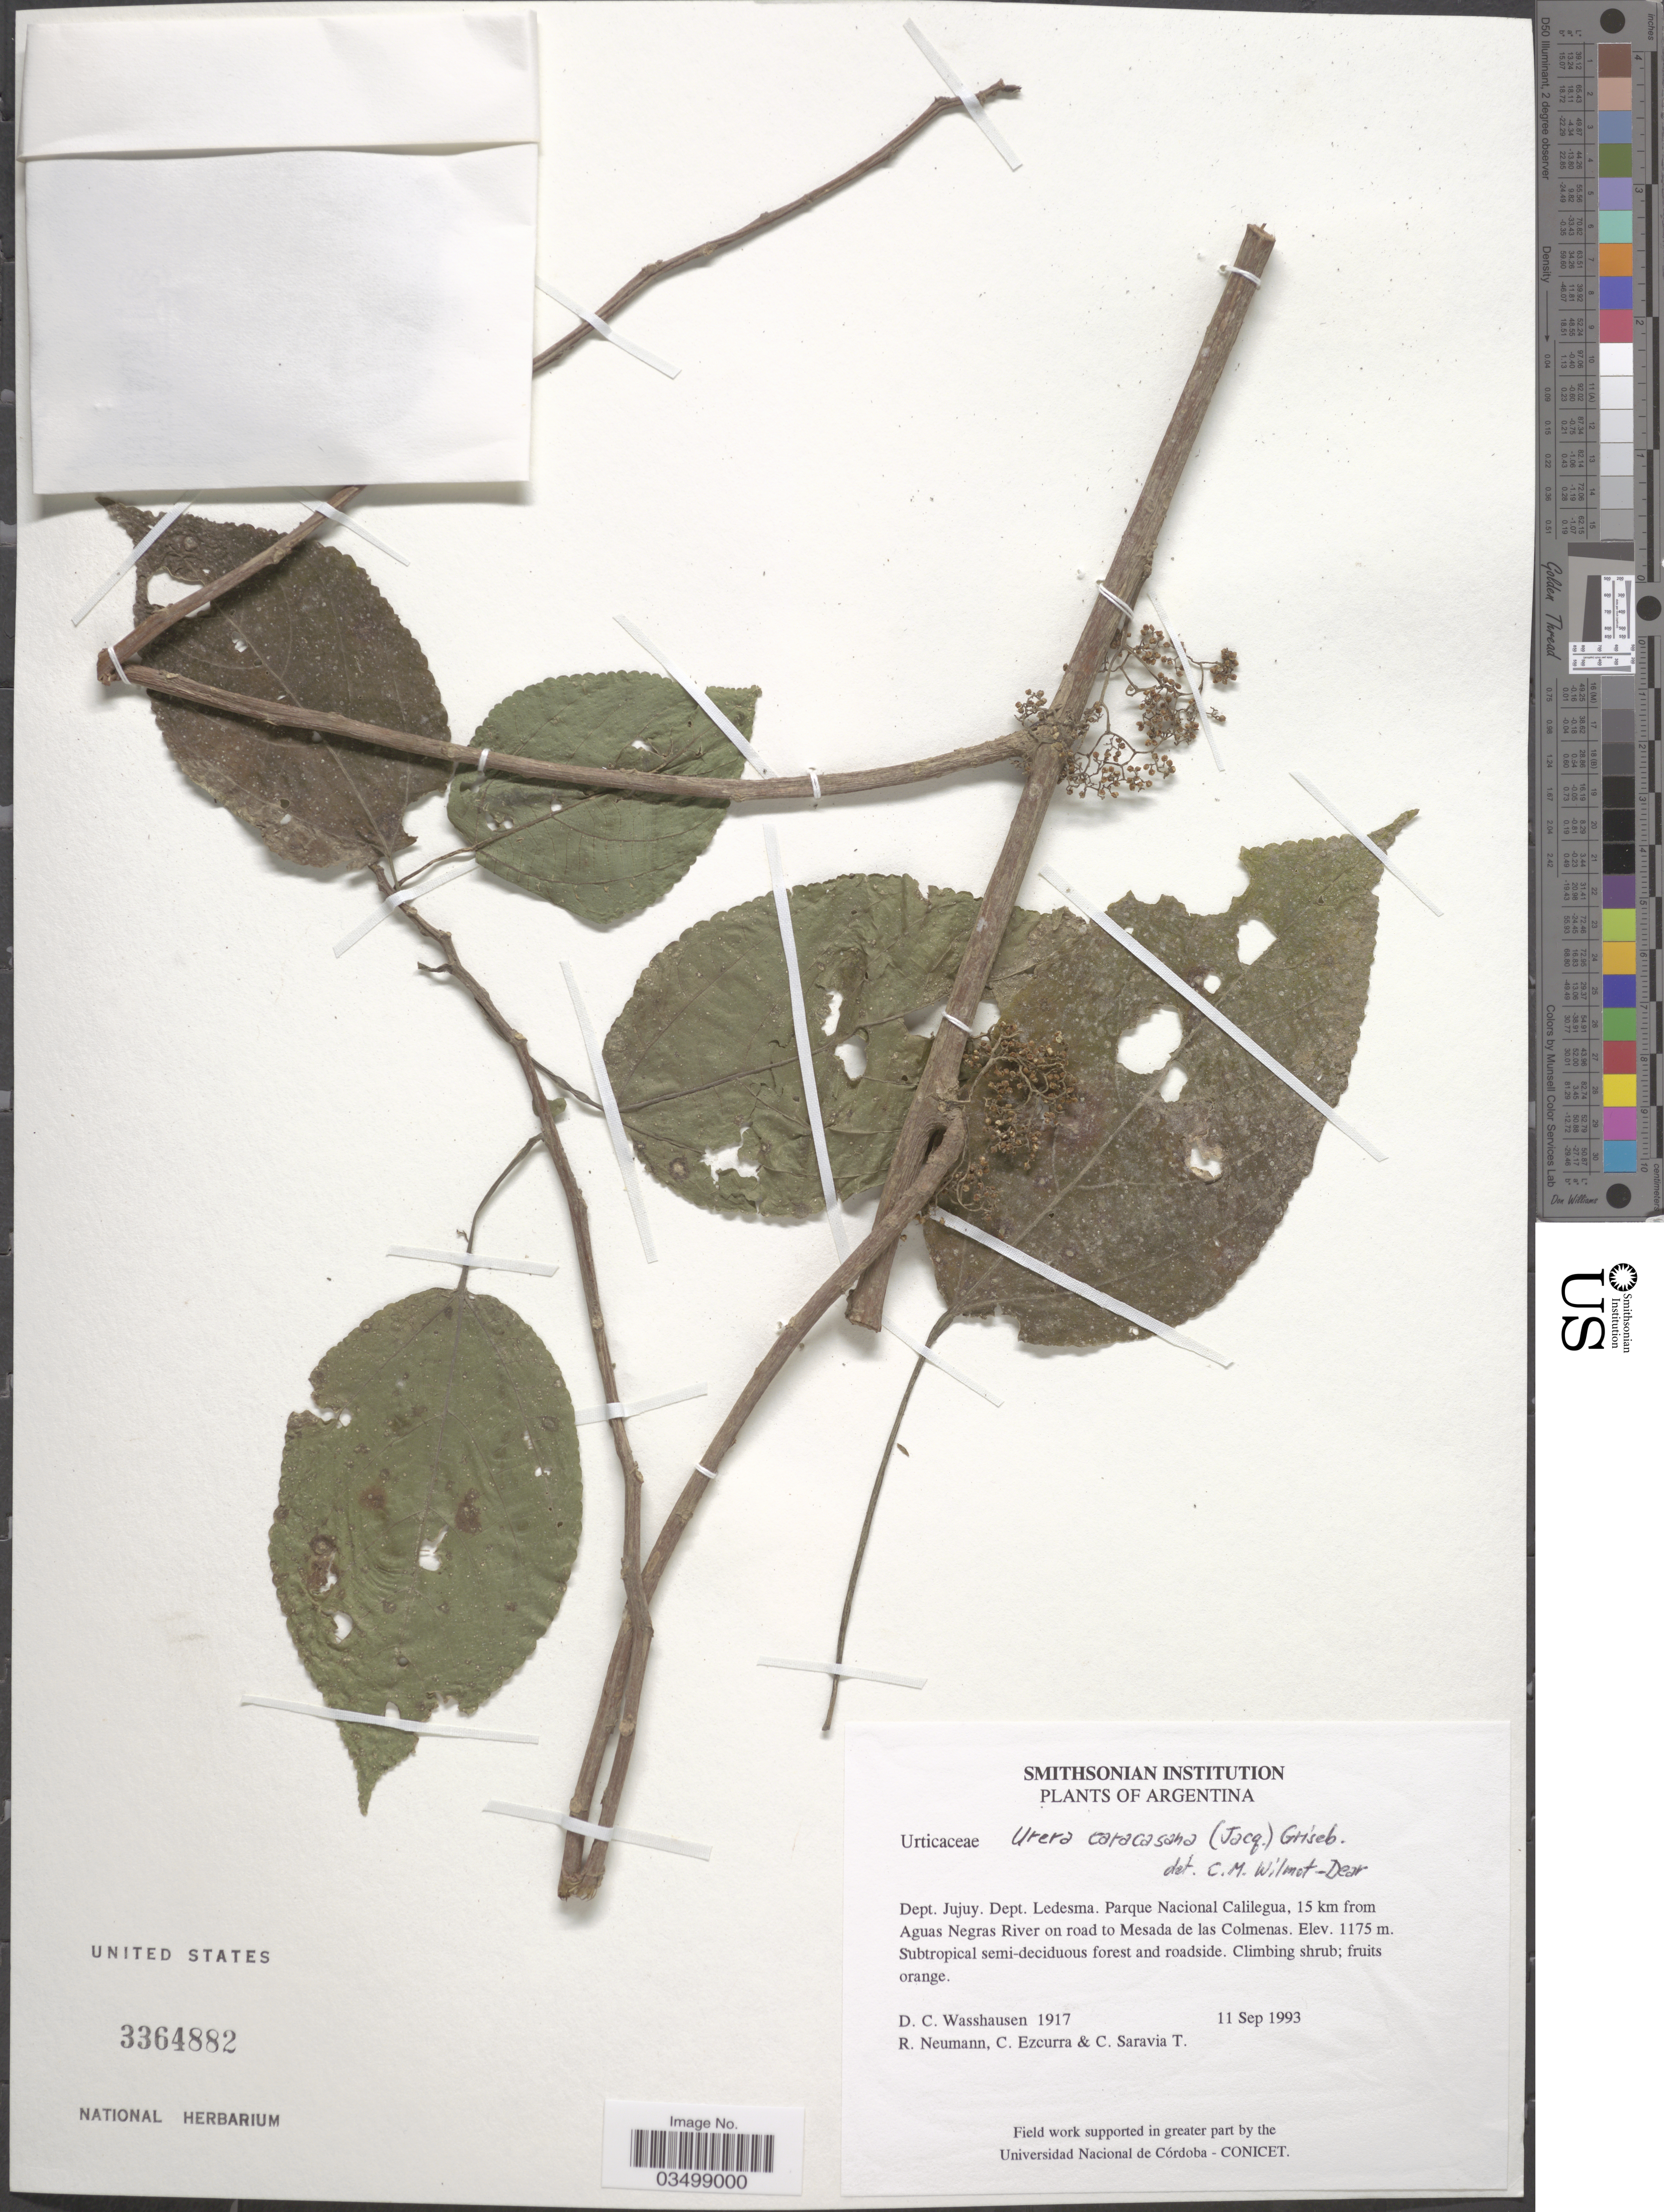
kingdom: Plantae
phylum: Tracheophyta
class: Magnoliopsida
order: Rosales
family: Urticaceae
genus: Urera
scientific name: Urera caracasana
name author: (Jacq.) Gaudich. ex Griseb.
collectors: D. C. Wasshausen, R. Neumann, C. Ezcurra & C. Saravia T.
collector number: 1917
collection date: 1993-09-11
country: Argentina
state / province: Jujuy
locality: Dept. Jujuy. Dept. Ledesma. Parque Nacional Calilegua, 15 km from Aguas Negras River on road to Mesada de las Colmenas.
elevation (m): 1175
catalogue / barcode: US 3364882